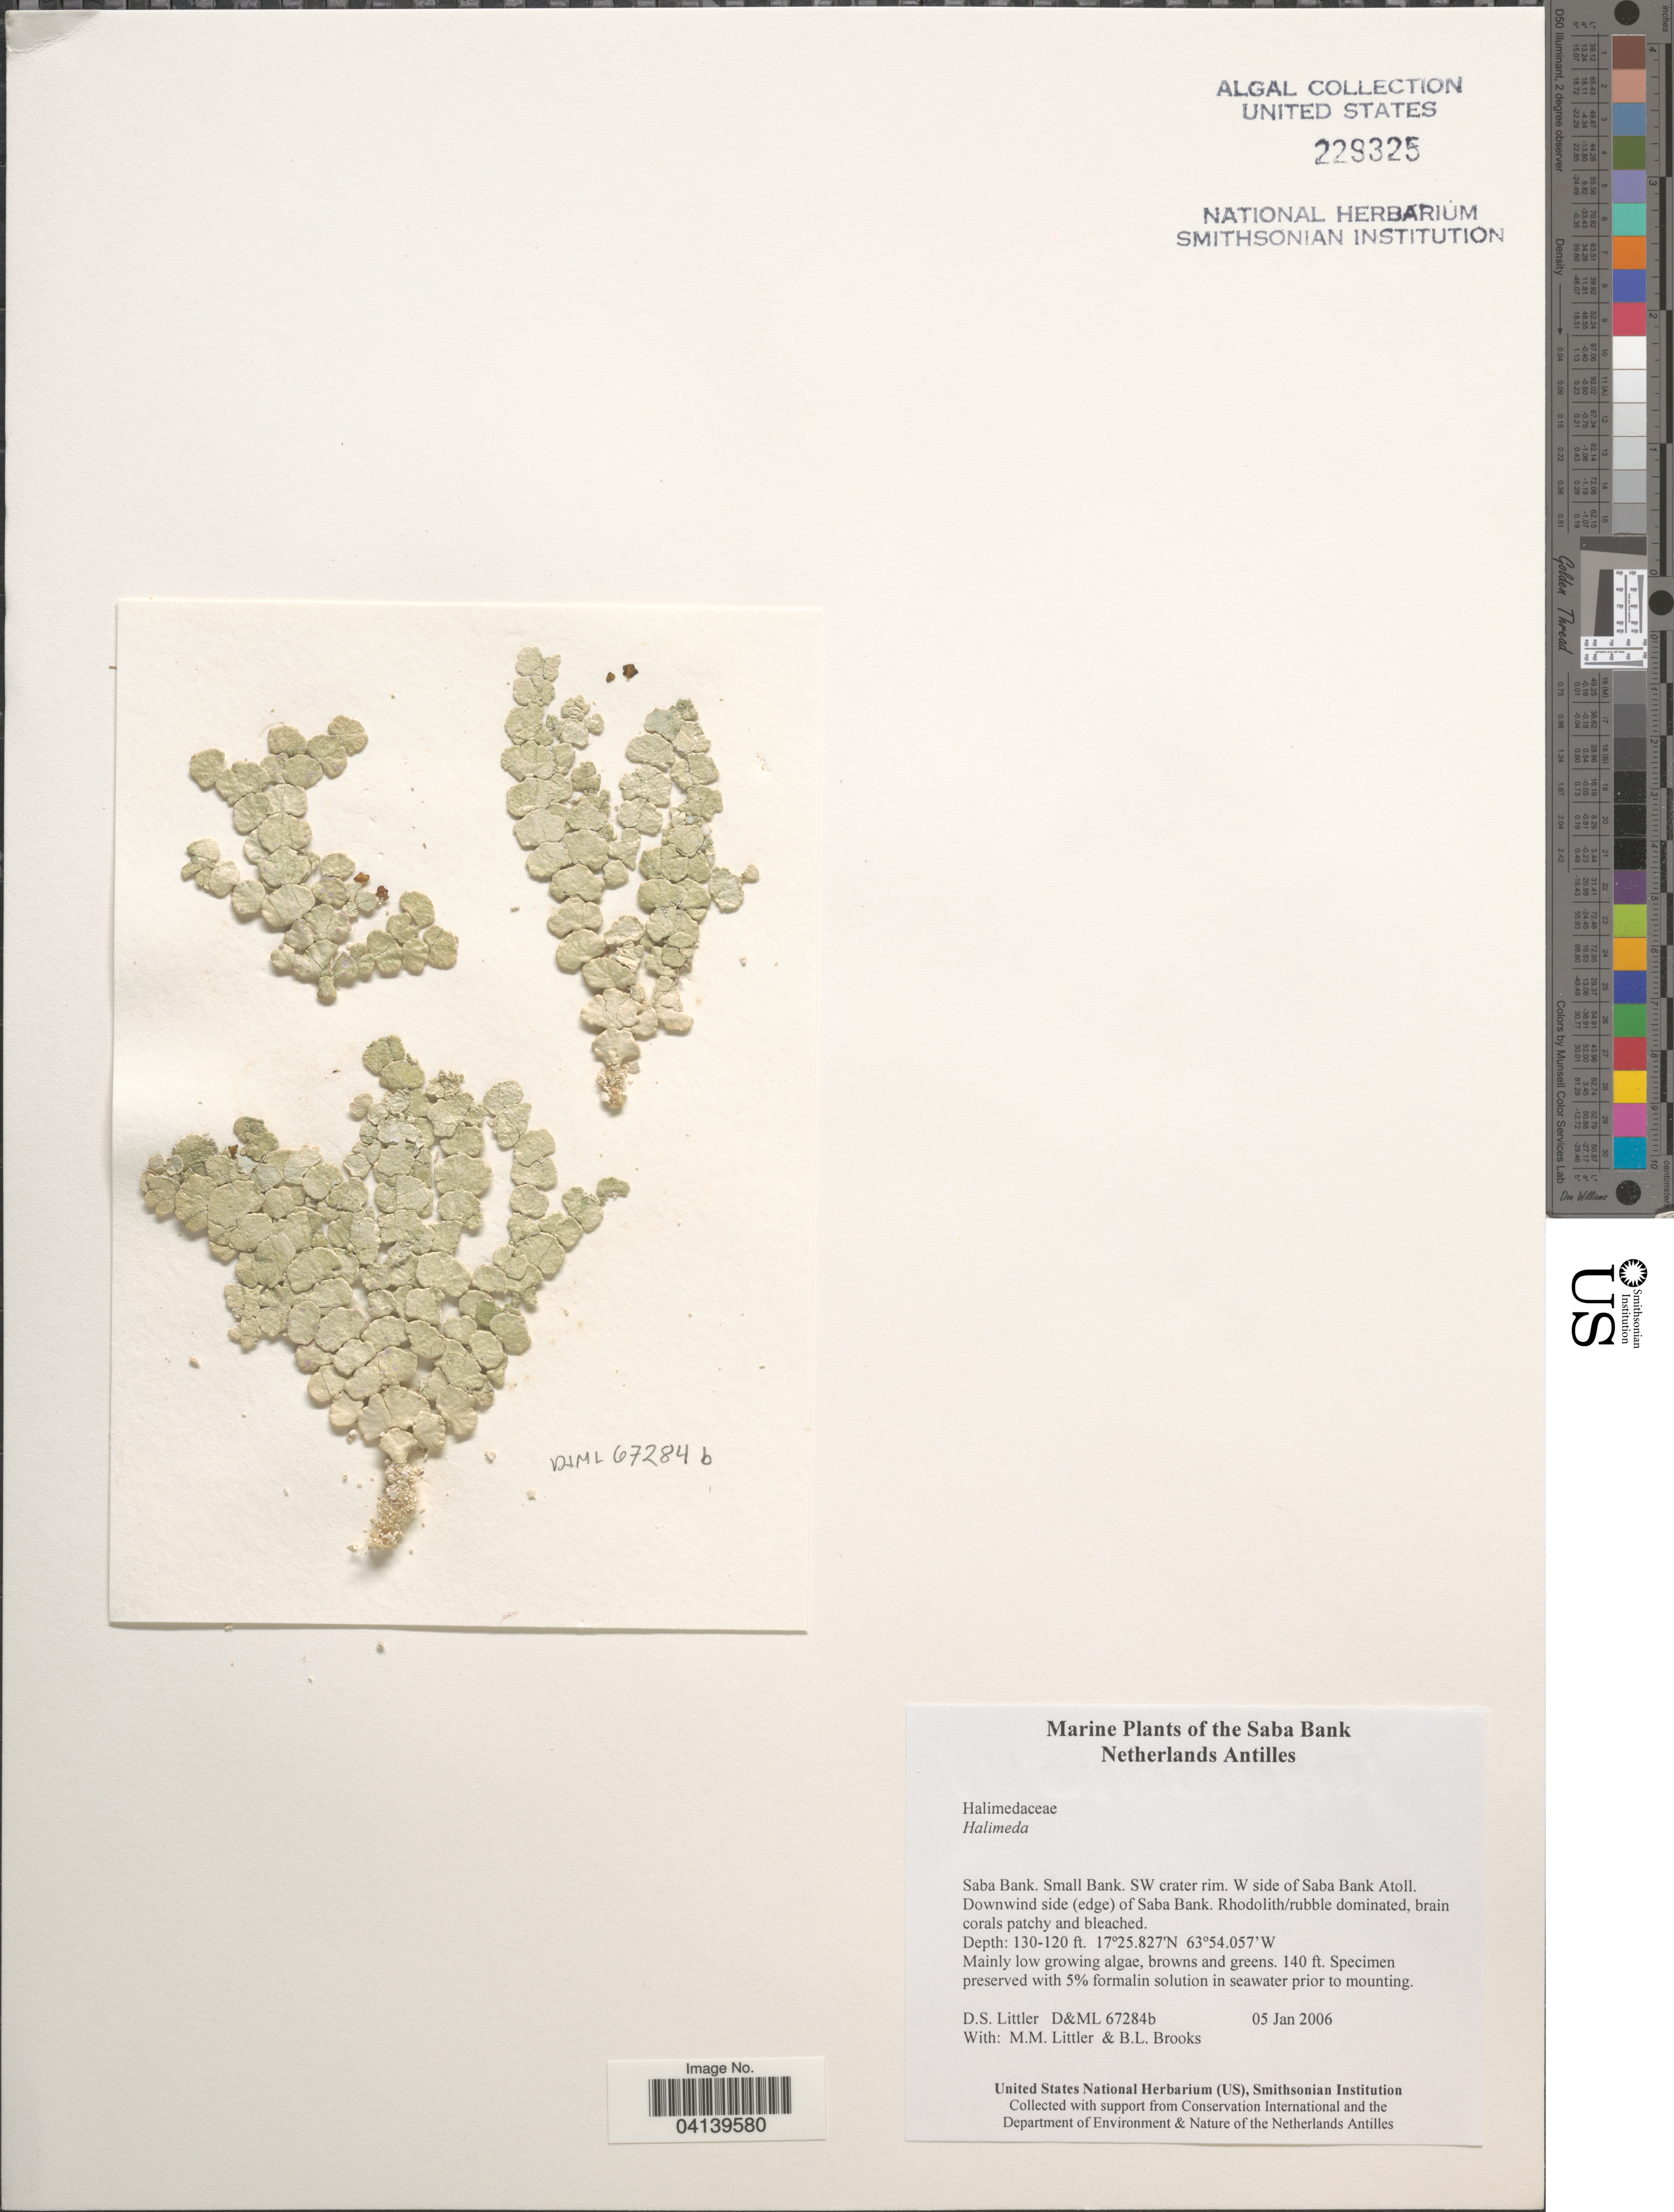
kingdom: Plantae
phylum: Chlorophyta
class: Ulvophyceae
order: Bryopsidales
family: Halimedaceae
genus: Halimeda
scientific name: Halimeda sp.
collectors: D. S. Littler & B. Brooks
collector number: D&ML67284b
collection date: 2006-01-05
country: Netherlands Antilles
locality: Saba Bank. Small Bank. SW crater rim. W side of Saba Bank Atoll. Downwind side (edge) of Saba Bank.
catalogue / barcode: US 229325